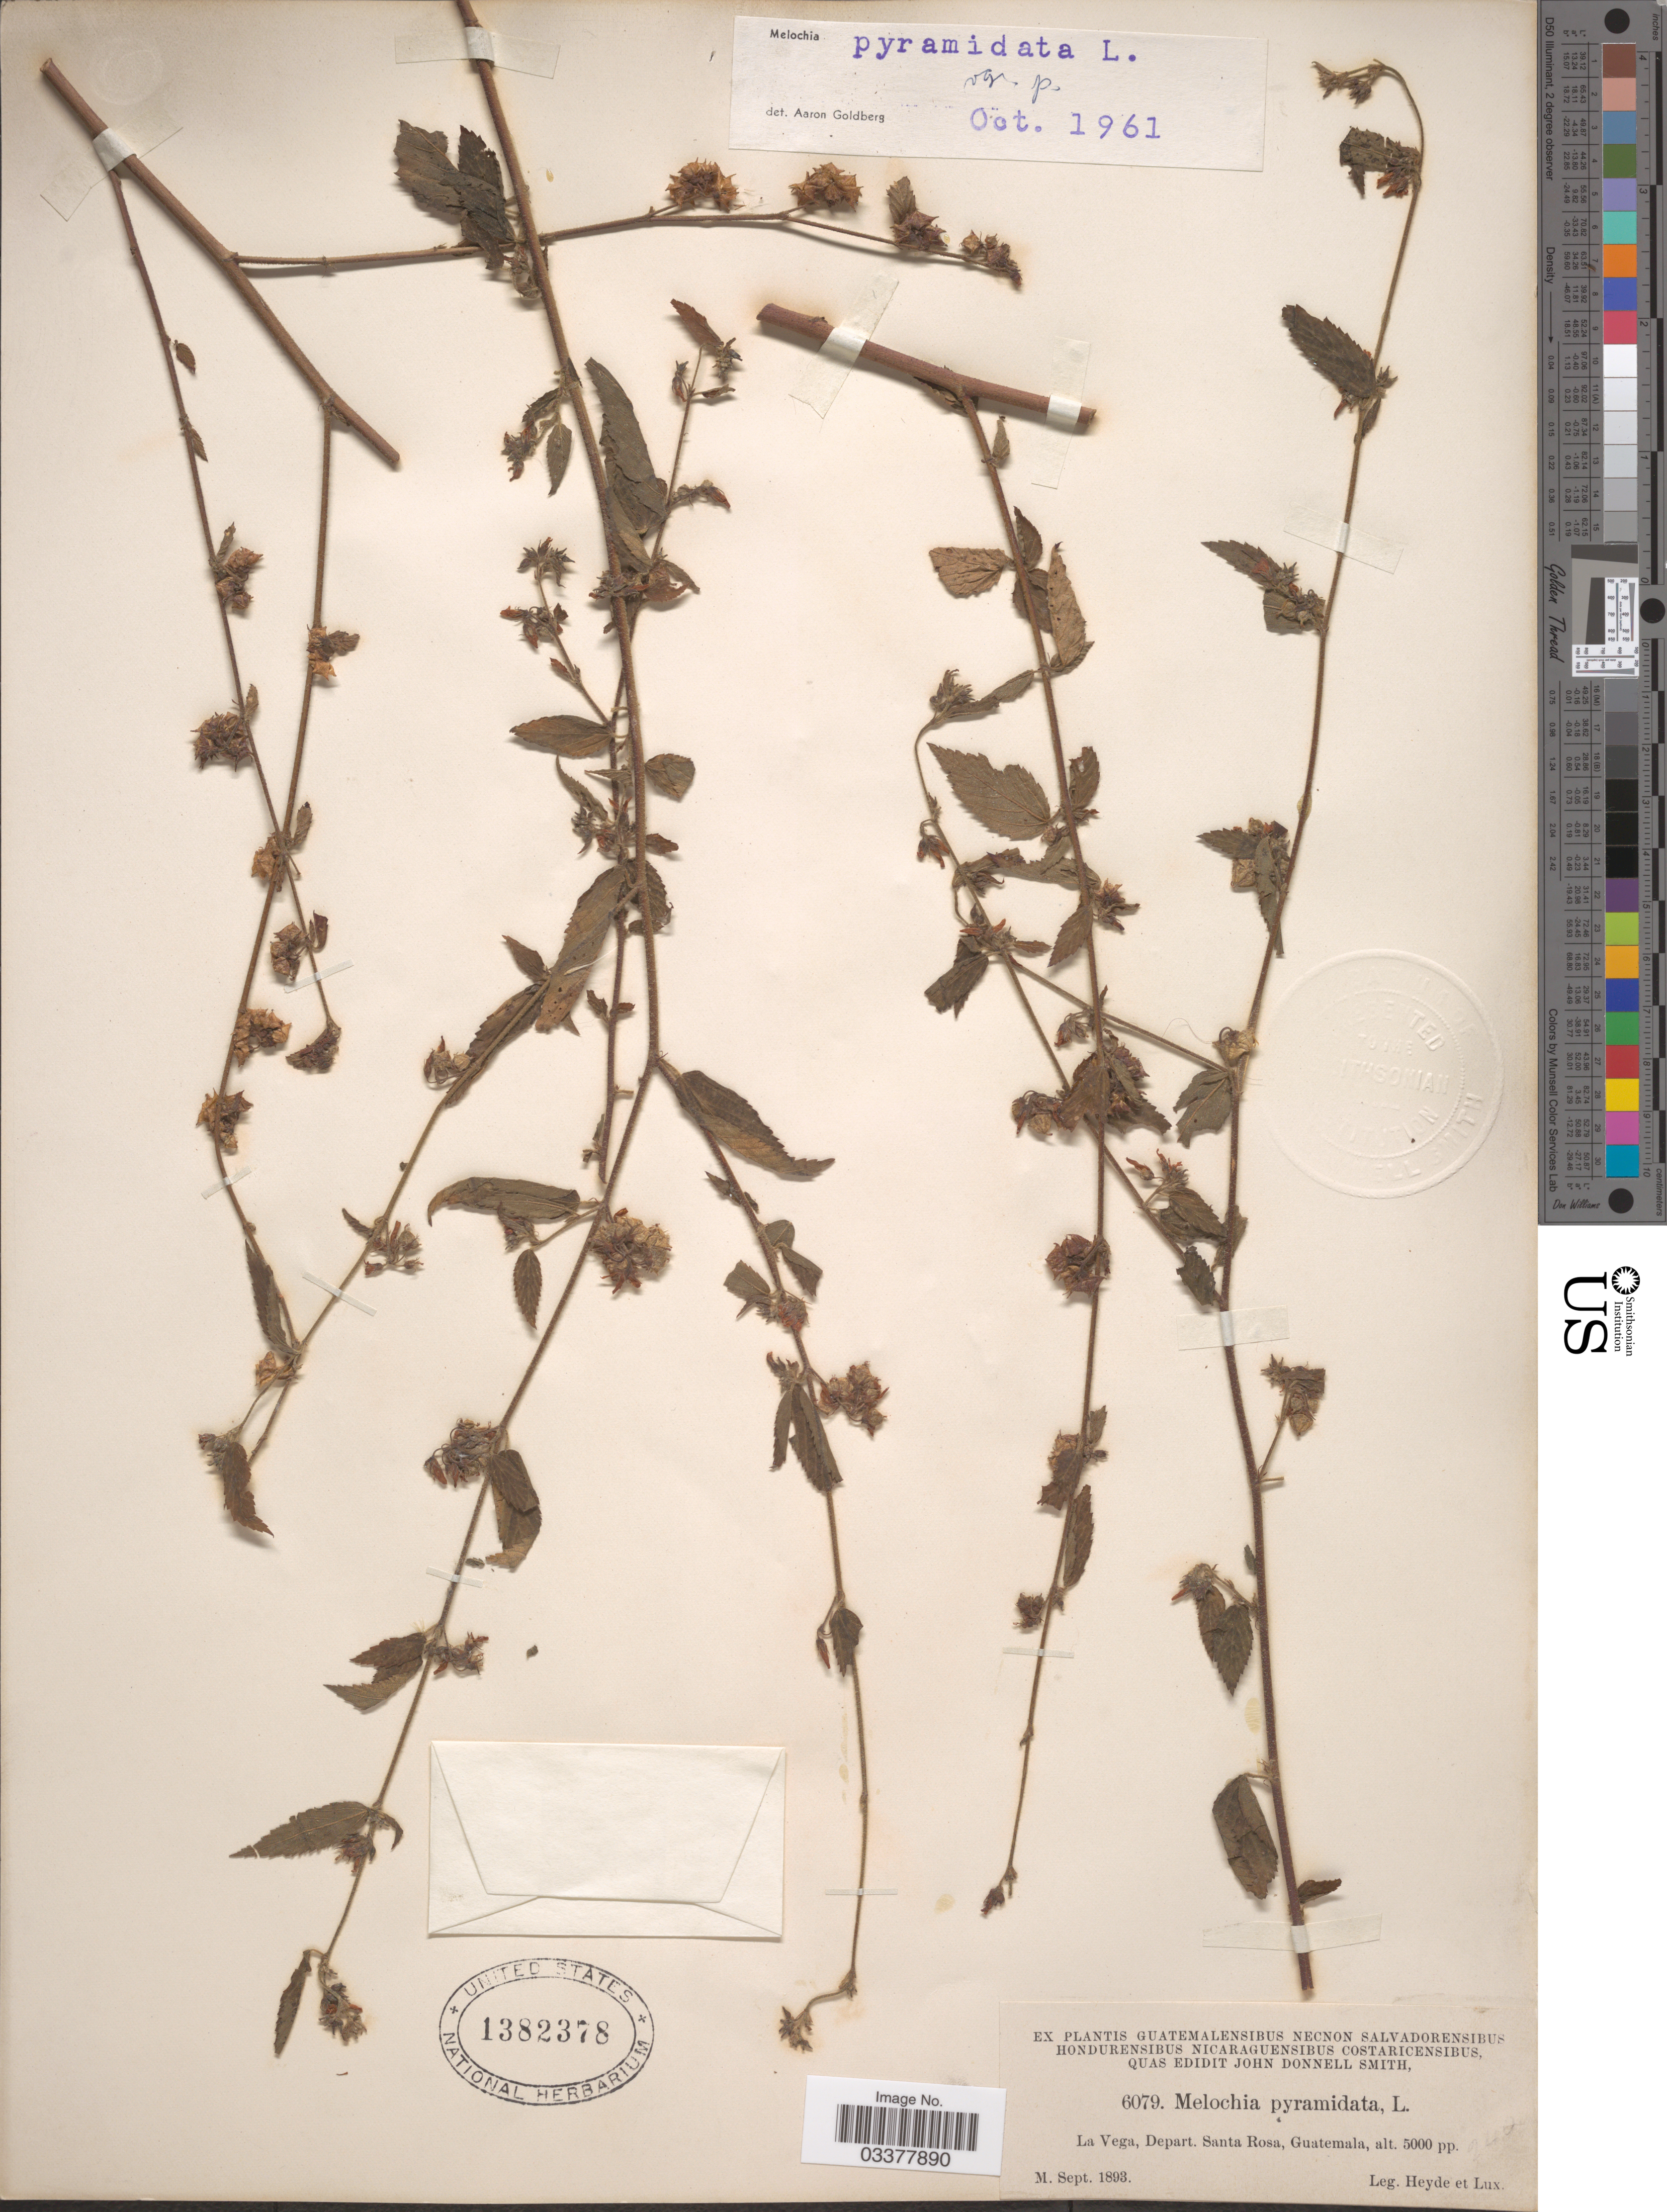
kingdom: Plantae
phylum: Tracheophyta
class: Magnoliopsida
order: Malvales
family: Malvaceae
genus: Melochia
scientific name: Melochia pyramidata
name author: L.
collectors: Heyde & Lux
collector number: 6079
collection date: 1893-09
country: Guatemala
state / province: Santa Rosa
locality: La Vega, Depart. Santa Rosa.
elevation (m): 1524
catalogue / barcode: US 1382378